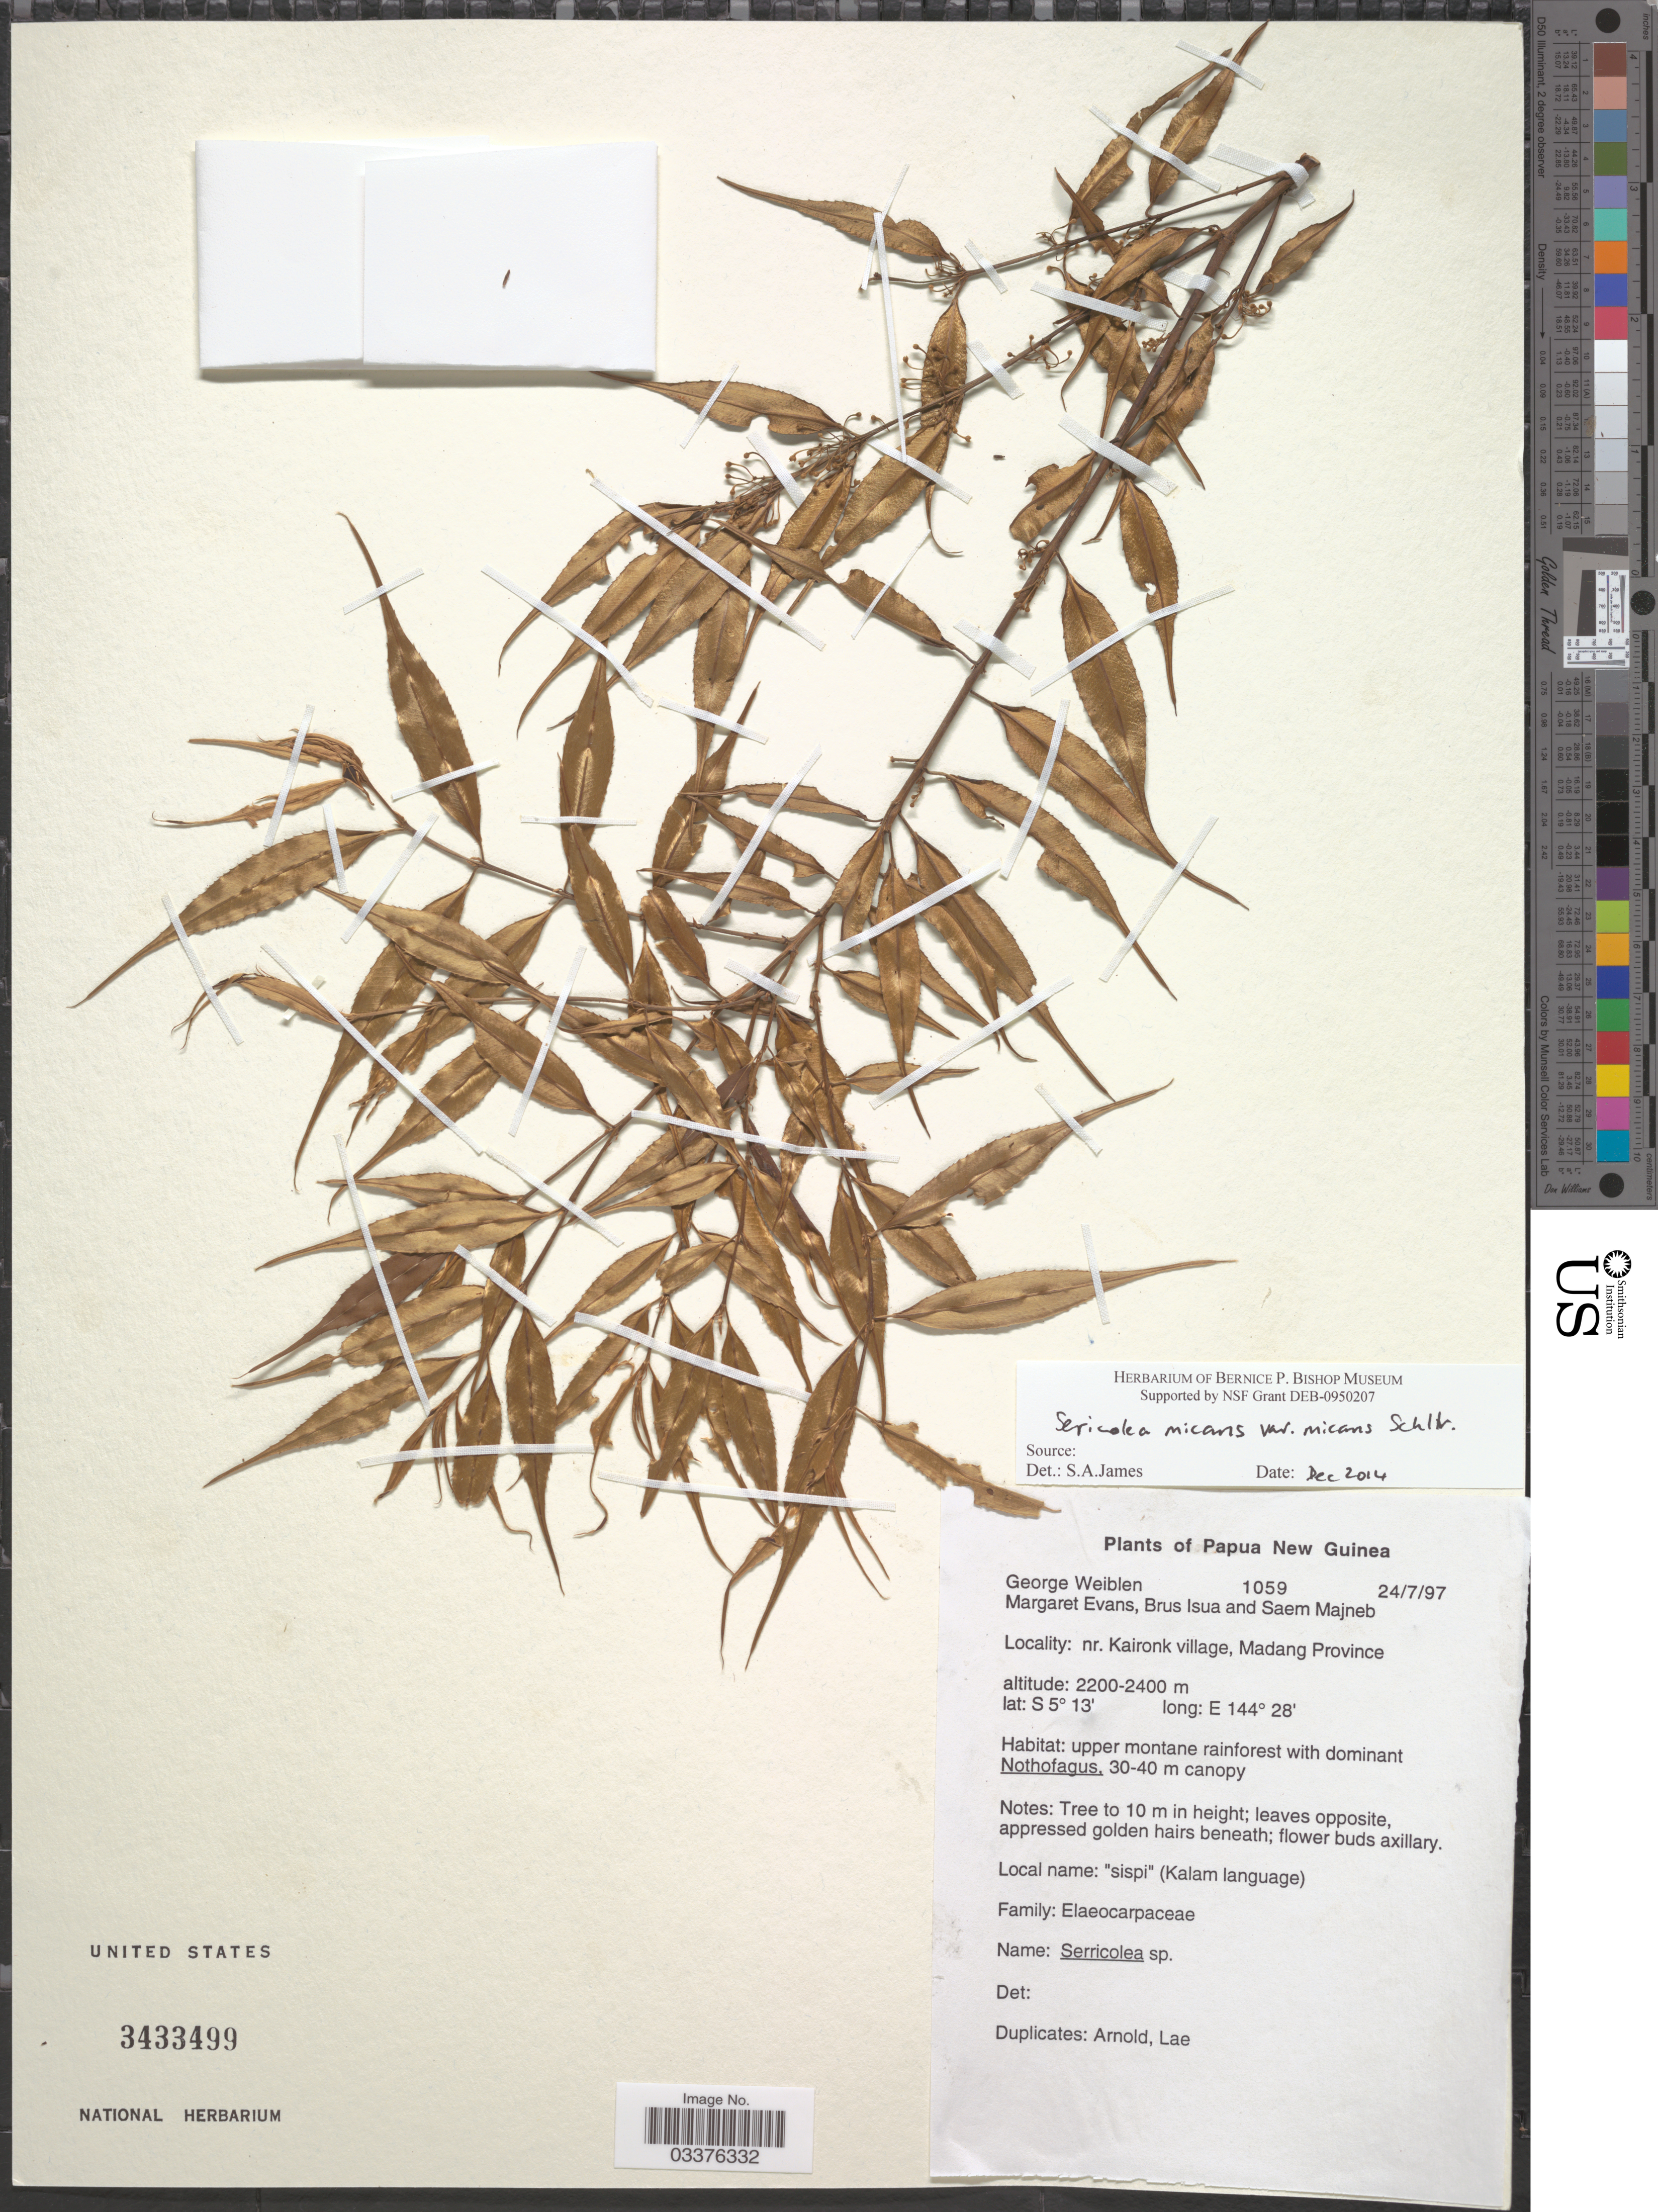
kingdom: Plantae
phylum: Tracheophyta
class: Magnoliopsida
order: Oxalidales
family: Elaeocarpaceae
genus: Sericolea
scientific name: Sericolea micans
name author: Schltr.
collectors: G. D. Weiblen, M. Evans, B. Isua & S. Majneb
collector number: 1059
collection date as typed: Transcribed d/m/y: 24/7/79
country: Papua New Guinea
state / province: Madang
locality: Nr. Kaironk village.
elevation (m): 2200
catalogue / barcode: US 3433499